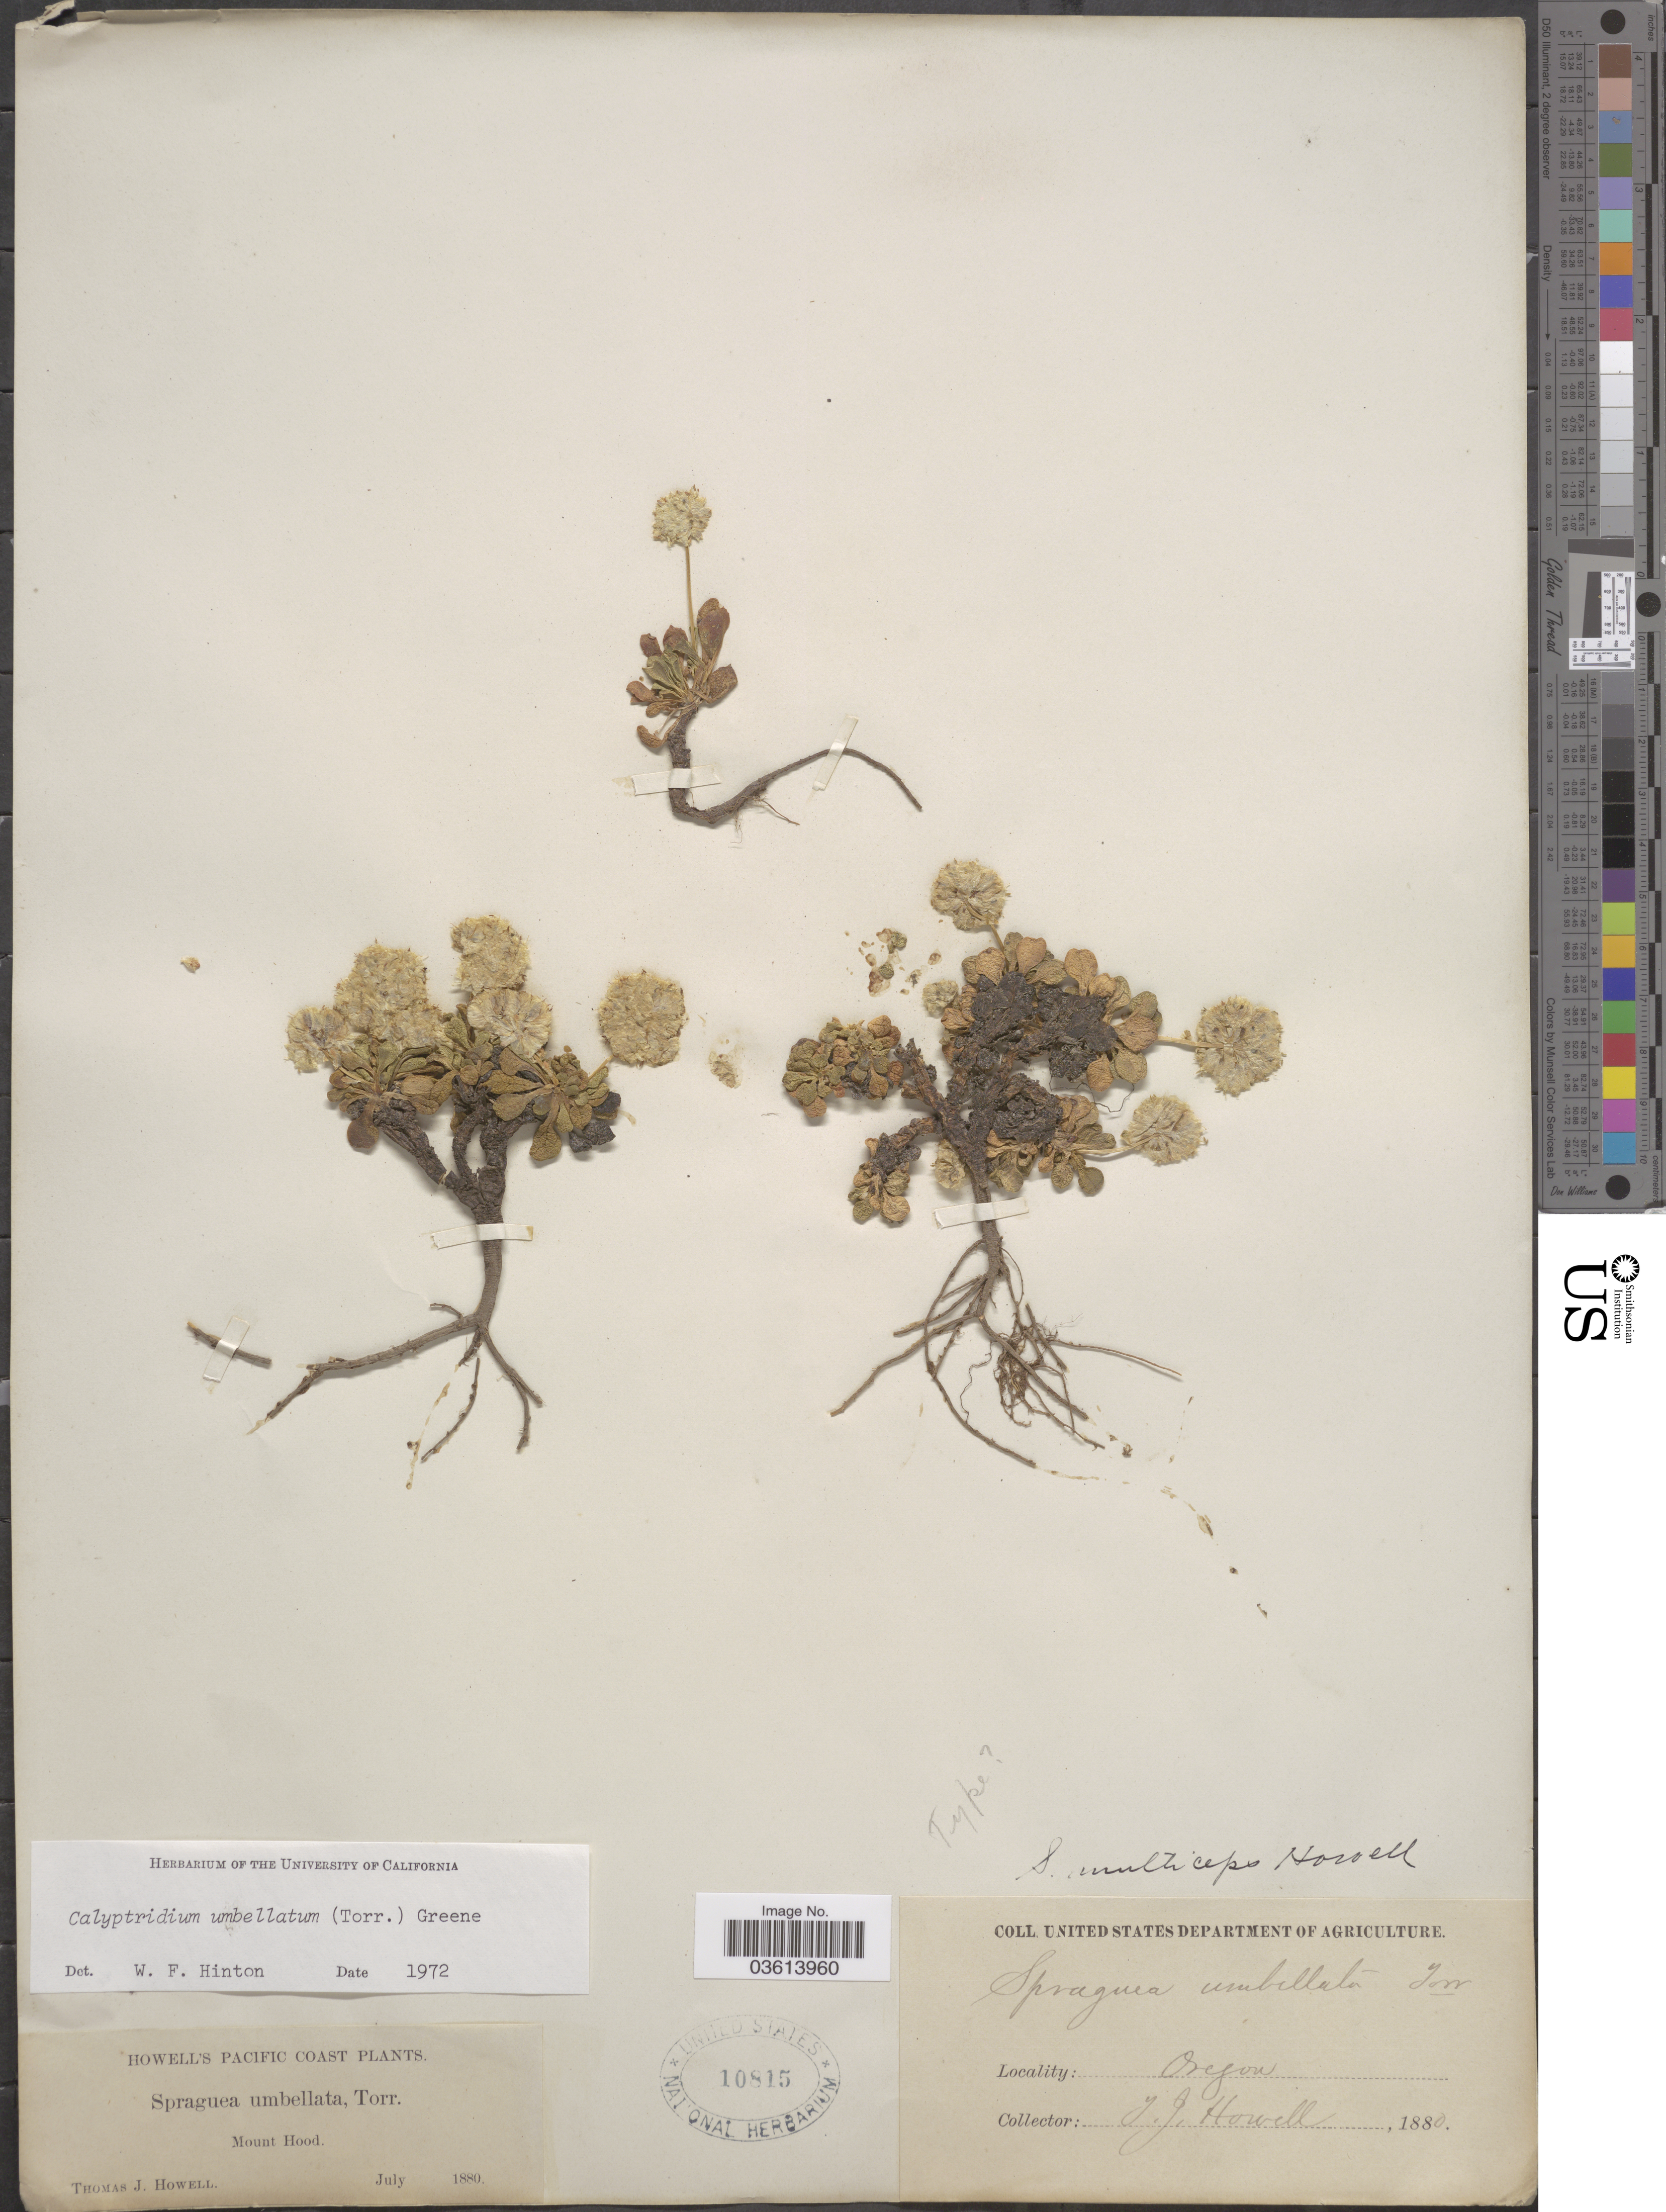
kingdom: Plantae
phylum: Tracheophyta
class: Magnoliopsida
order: Caryophyllales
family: Montiaceae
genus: Calyptridium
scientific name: Calyptridium umbellatum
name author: (Torr.) Greene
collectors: T. J. Howell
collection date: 1880-07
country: United States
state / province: Oregon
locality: Pacific Coast. Mount Hood.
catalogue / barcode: US 10815